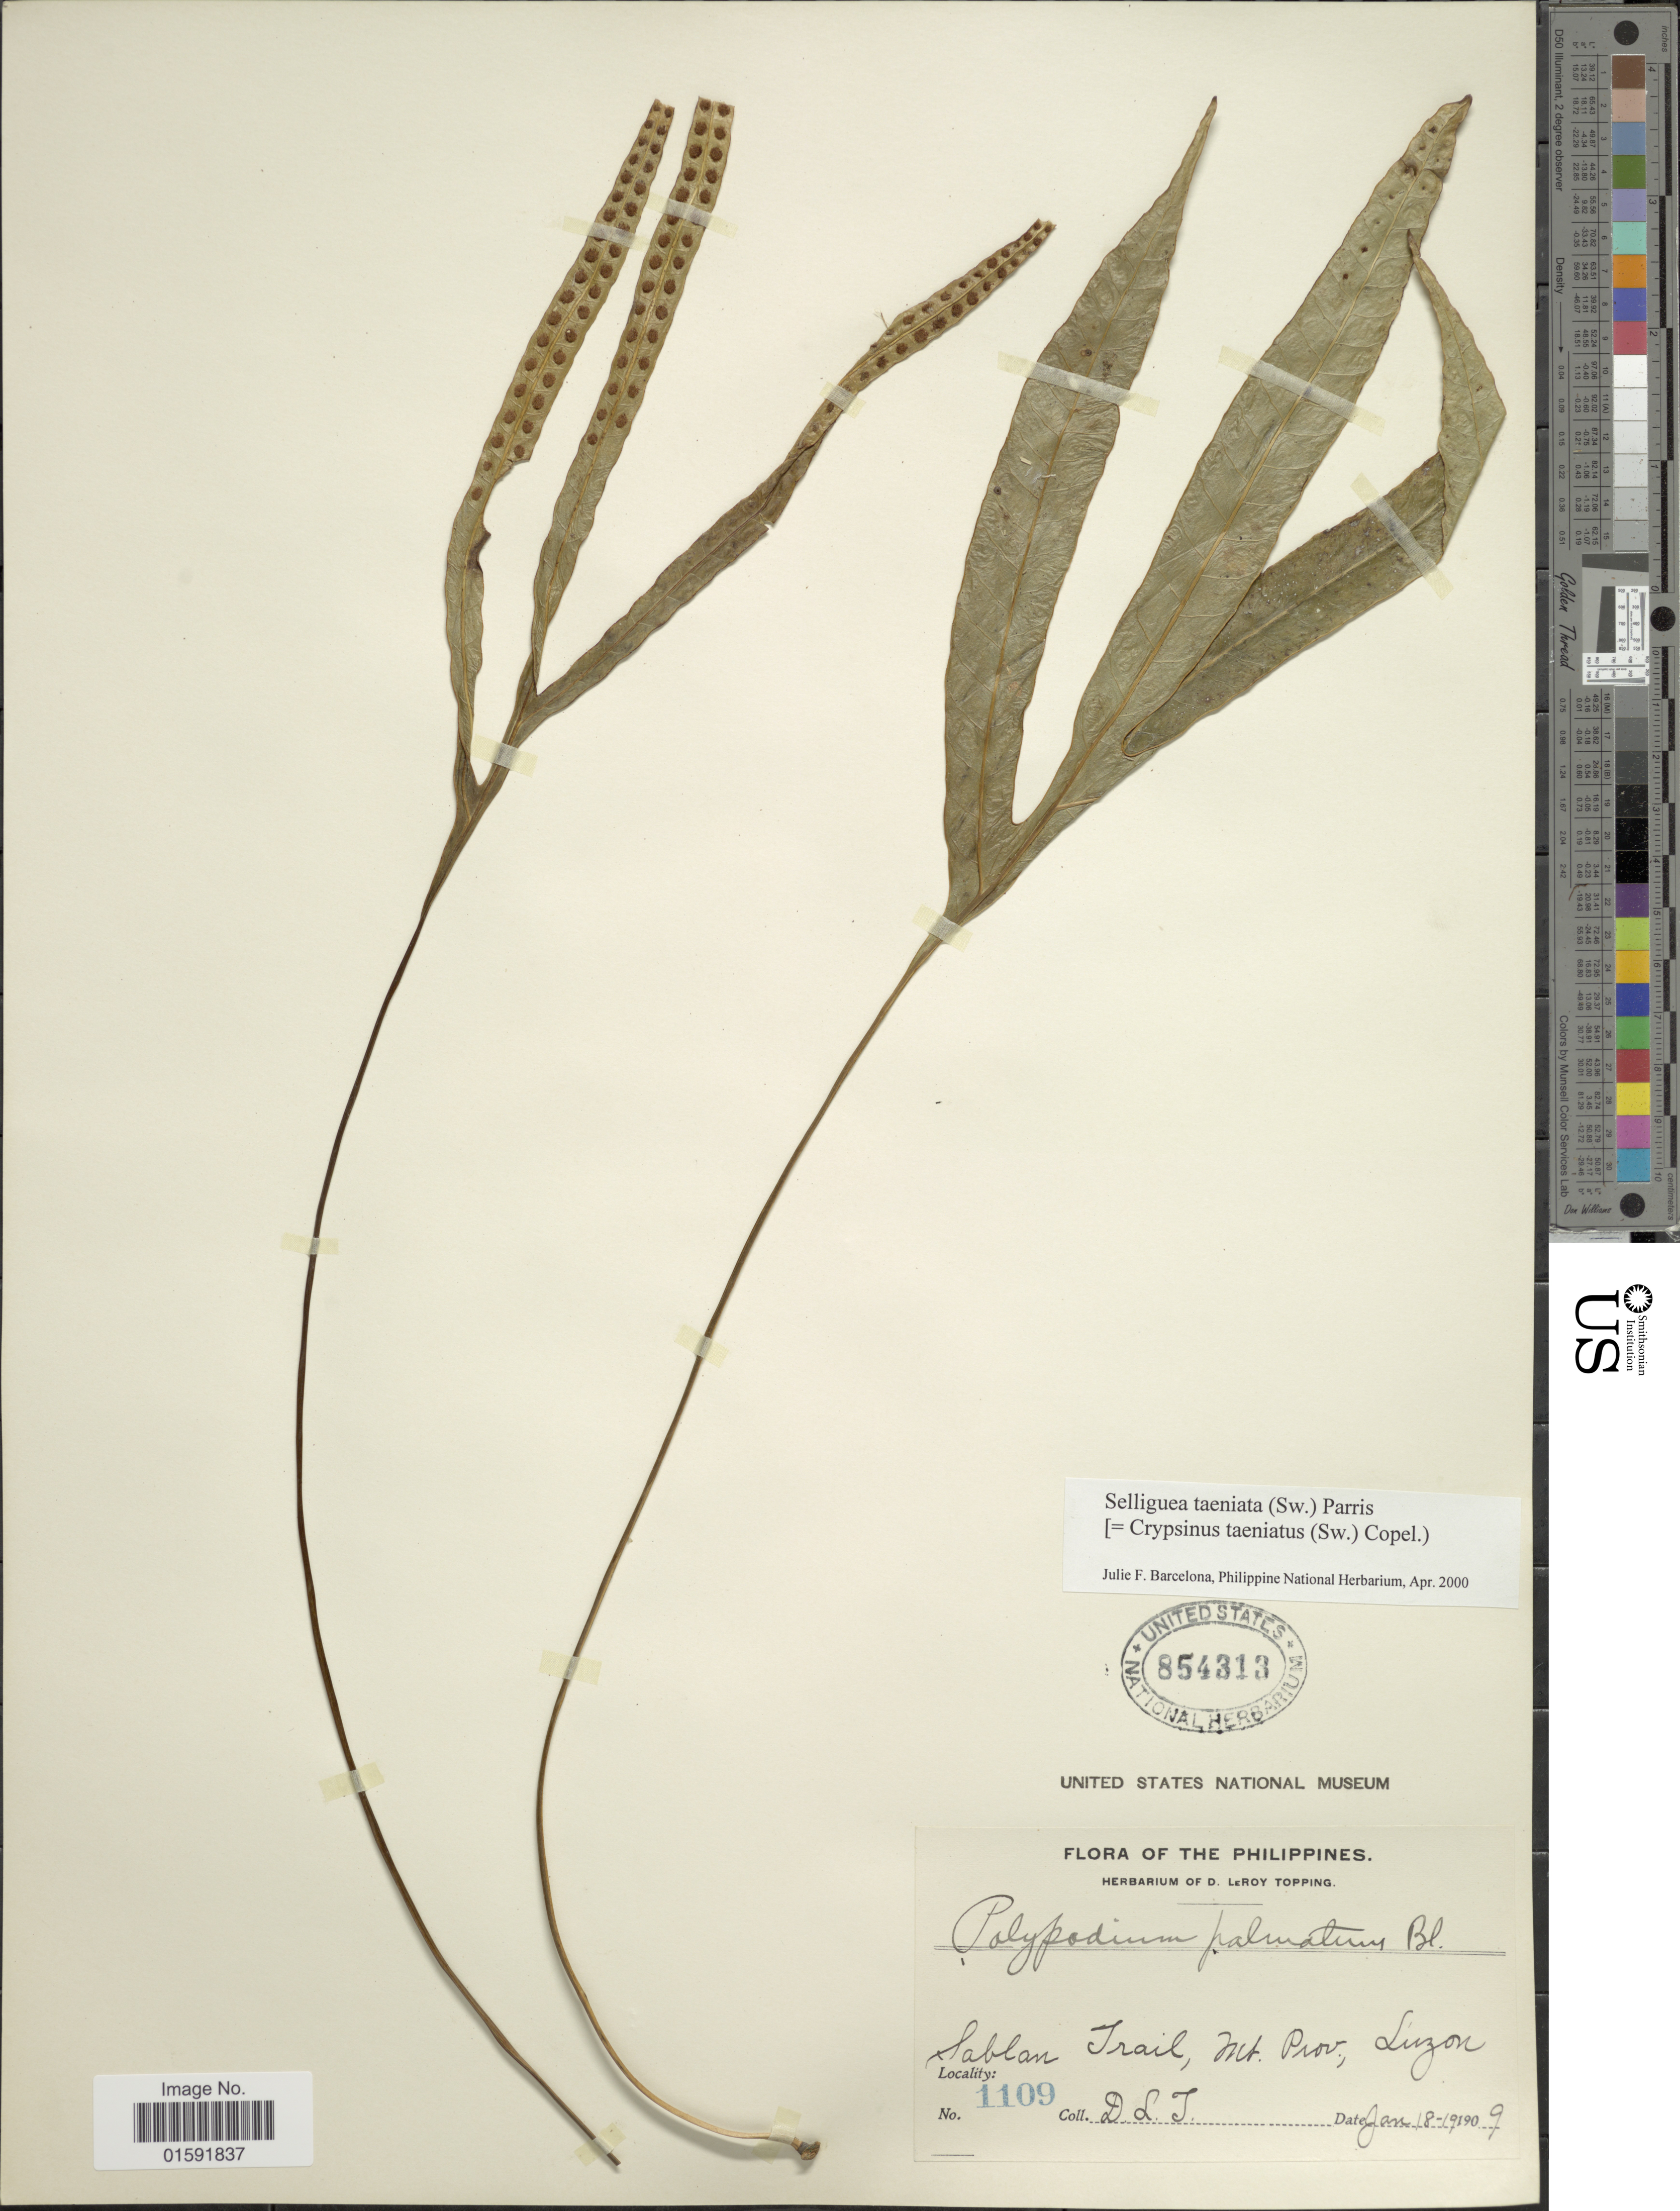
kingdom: Plantae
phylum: Tracheophyta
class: Polypodiopsida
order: Polypodiales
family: Polypodiaceae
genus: Selliguea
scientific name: Selliguea taeniata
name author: Parris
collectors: D. L. Topping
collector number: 1109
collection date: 1909-01-18/1909-01-19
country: Philippines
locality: Sablan, Trail, Mt. Prov., Luzon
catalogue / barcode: US 854313